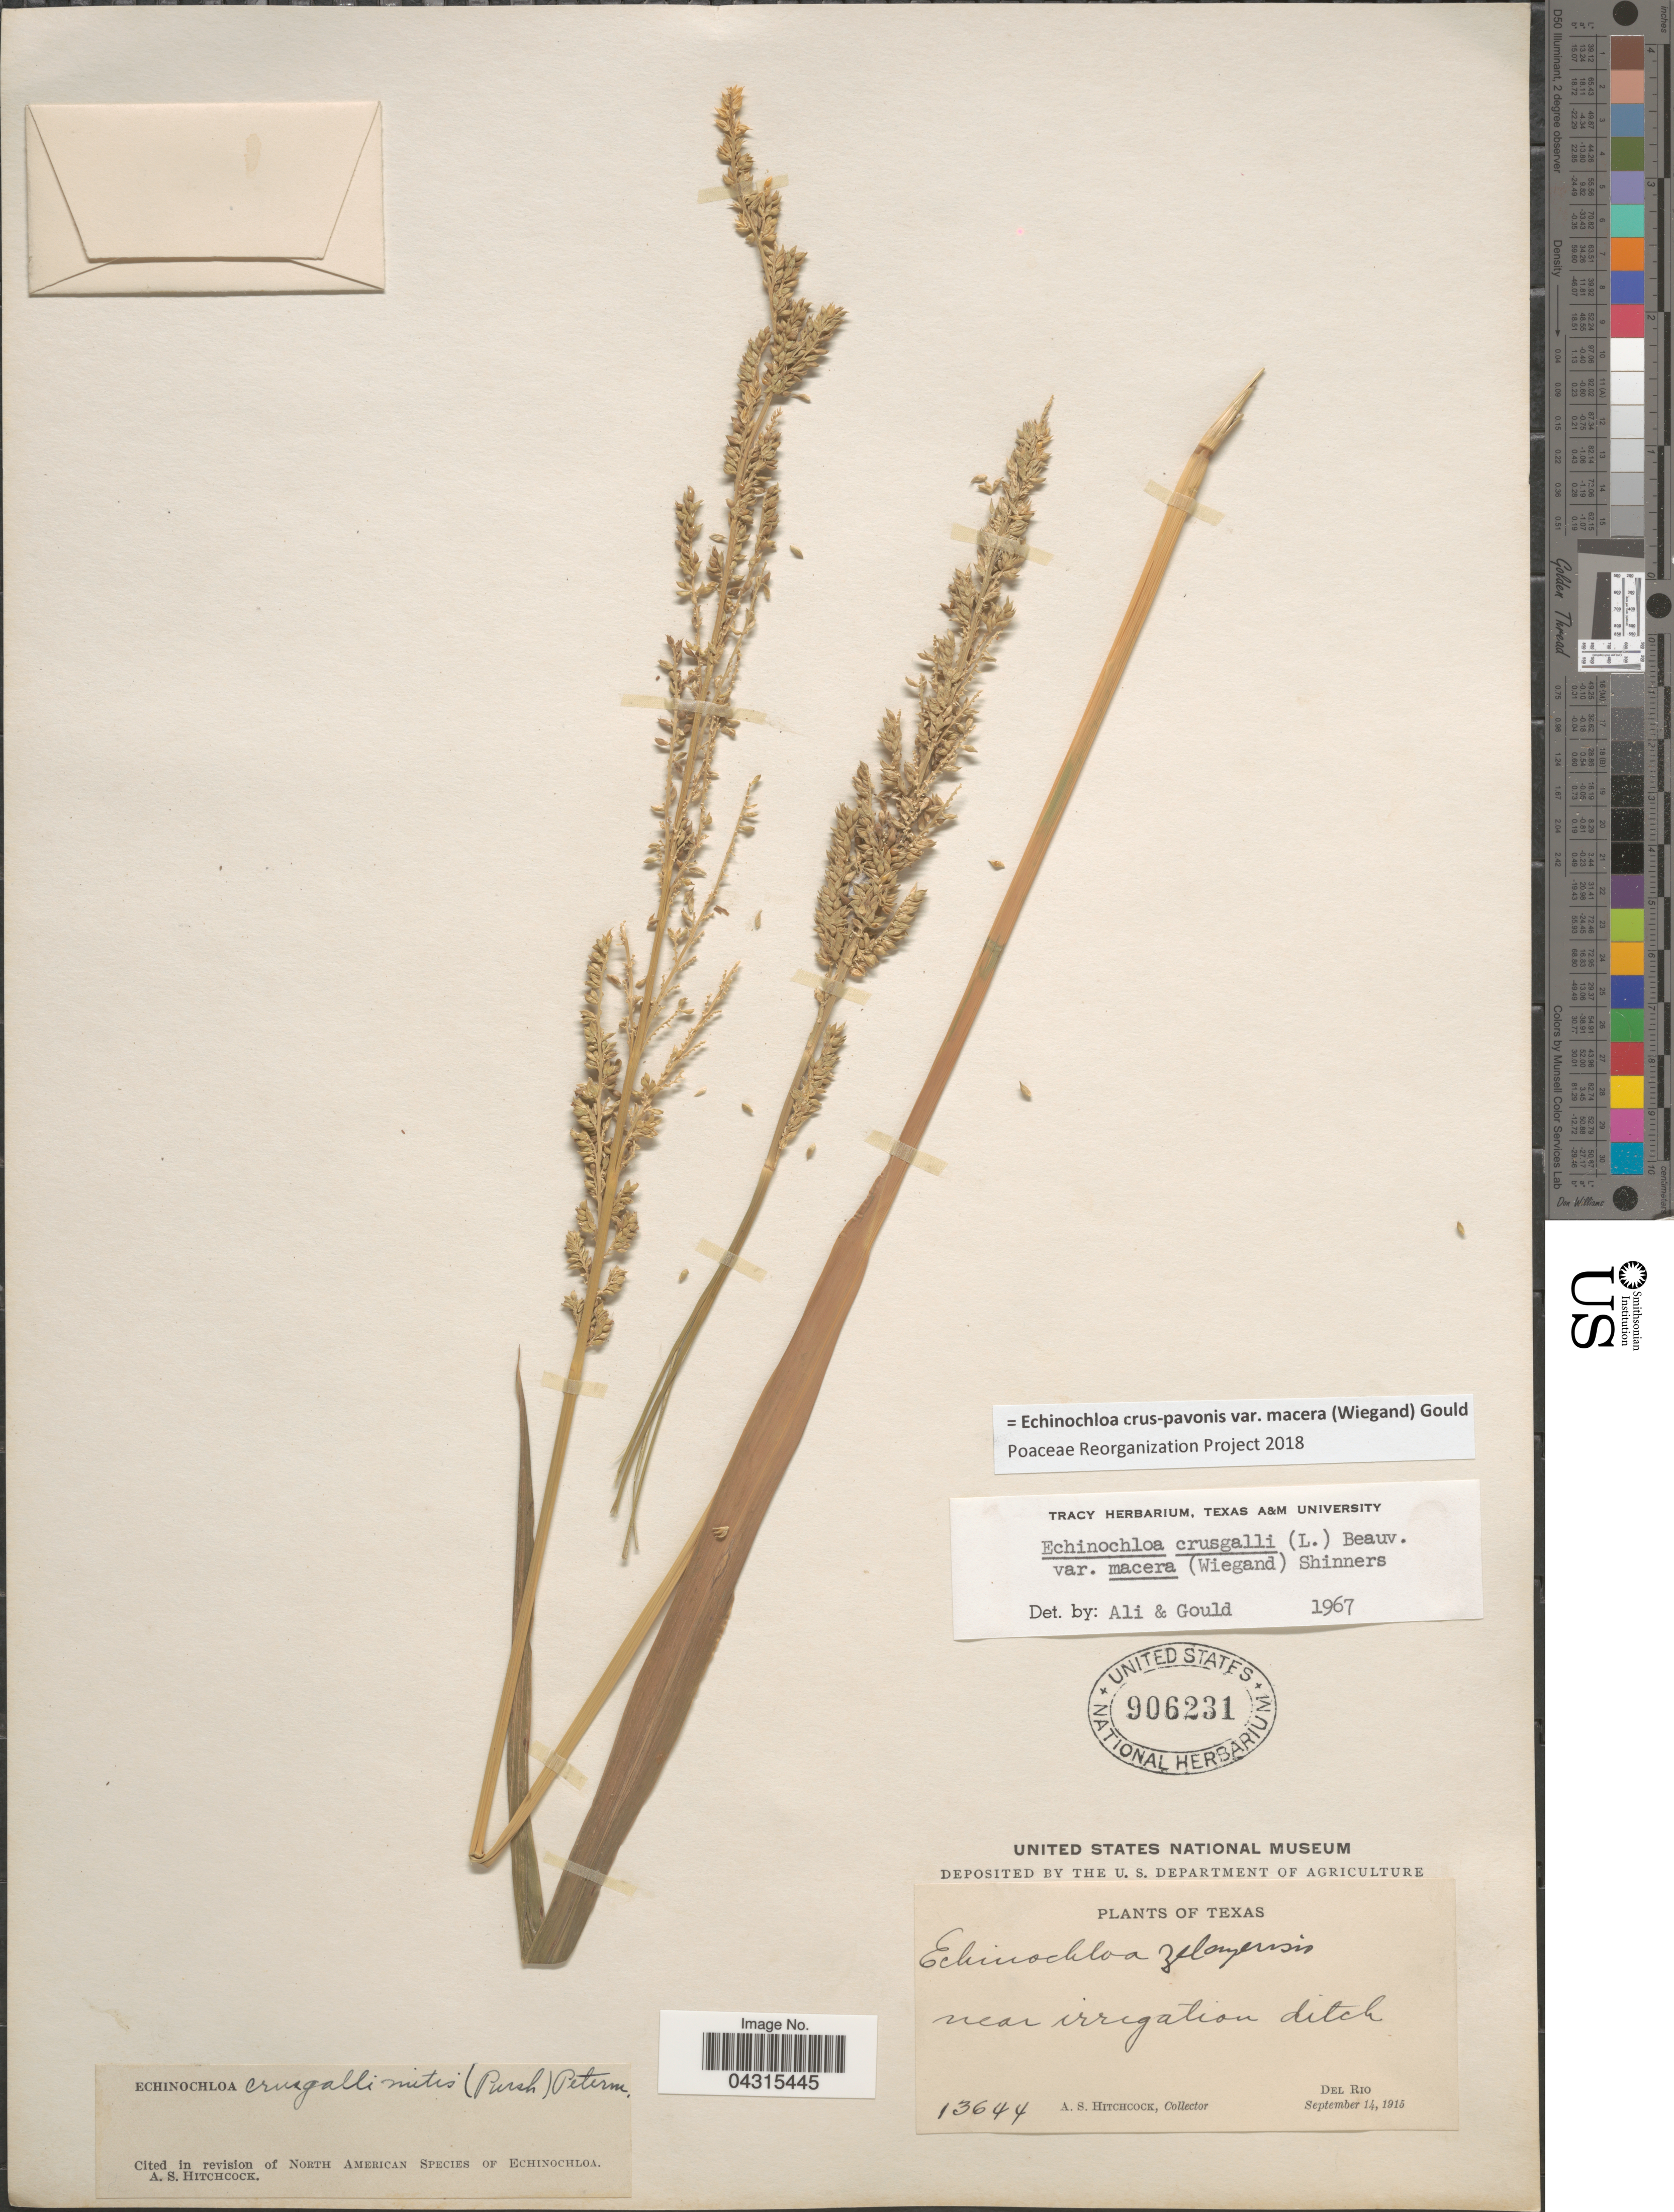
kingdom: Plantae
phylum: Tracheophyta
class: Liliopsida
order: Poales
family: Poaceae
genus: Echinochloa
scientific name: Echinochloa crus-pavonis var. macera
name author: (Wiegand) Gould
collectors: A. S. Hitchcock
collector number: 13644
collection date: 1915-09-14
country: United States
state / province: Texas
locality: Near irrigation ditch. Del Rio.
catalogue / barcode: US 906231